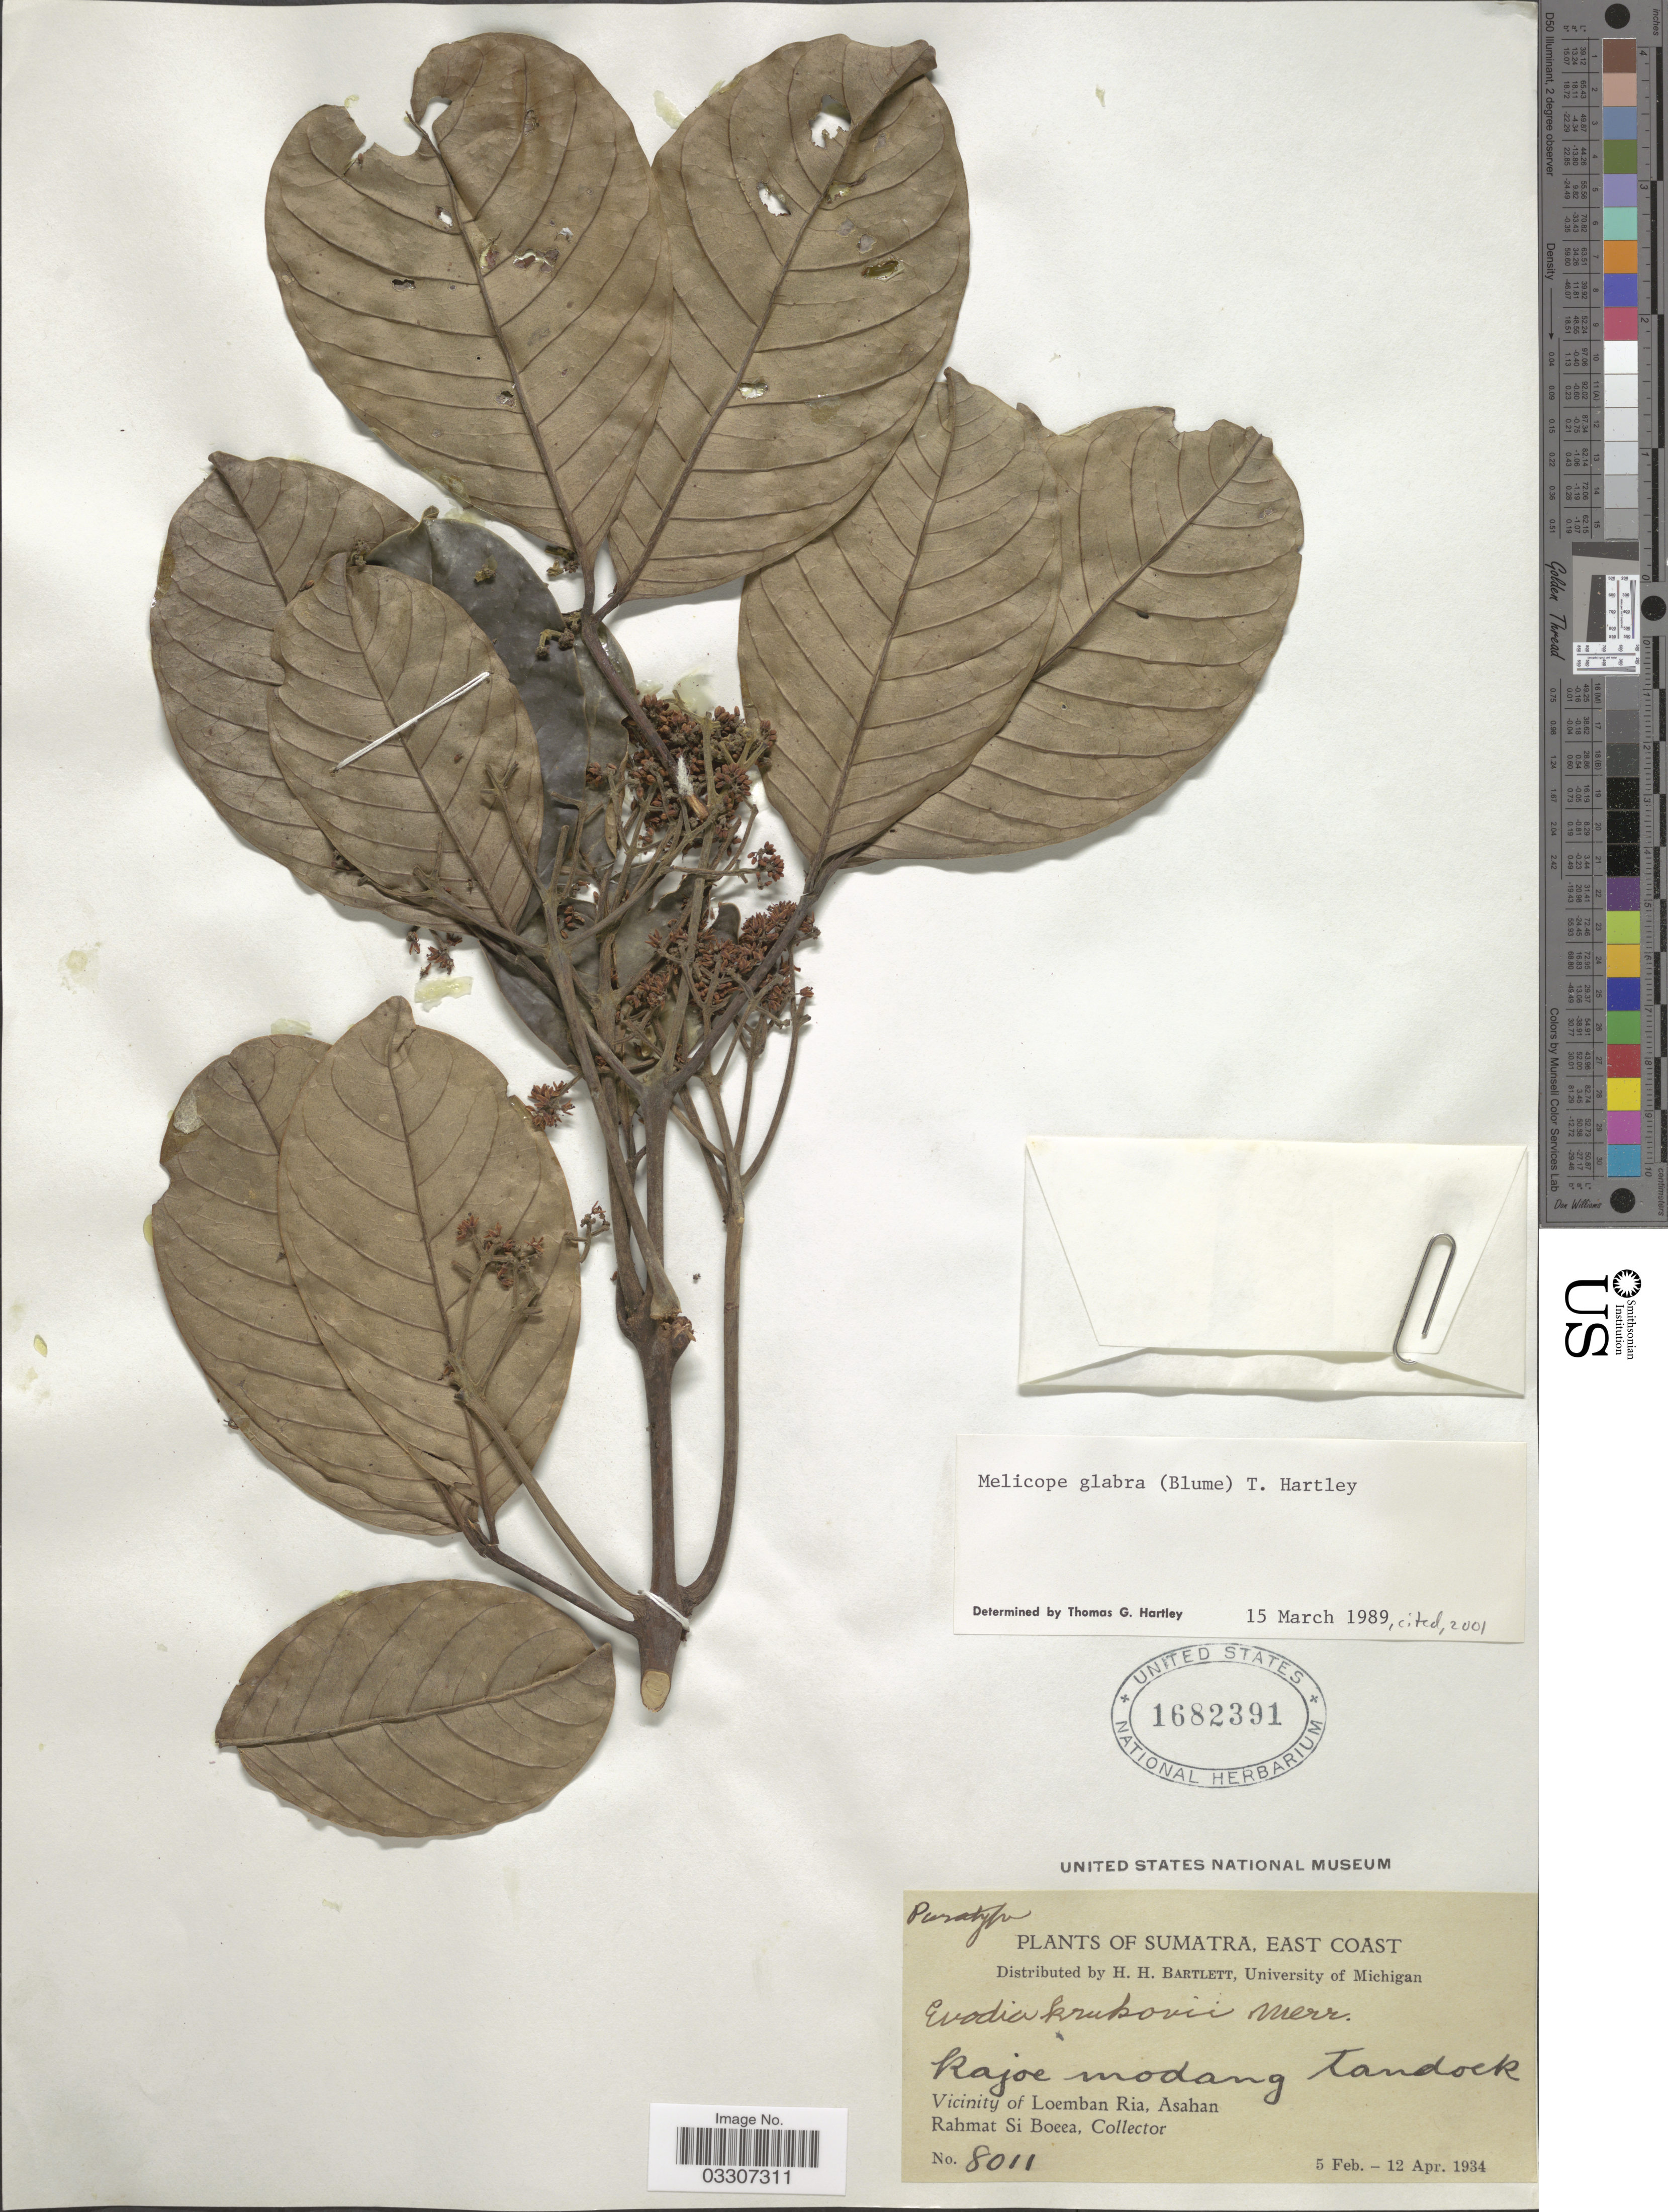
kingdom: Plantae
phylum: Tracheophyta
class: Magnoliopsida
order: Sapindales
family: Rutaceae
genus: Melicope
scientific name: Melicope glabra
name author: (Blume) T.G. Hartley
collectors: Rahmat Si Boeea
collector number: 8011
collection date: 1934-02-05/1934-04-12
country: Indonesia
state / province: Sumatra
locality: East Coast. Vicinity of Loemban Ria, Asahan.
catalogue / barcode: US 1682391